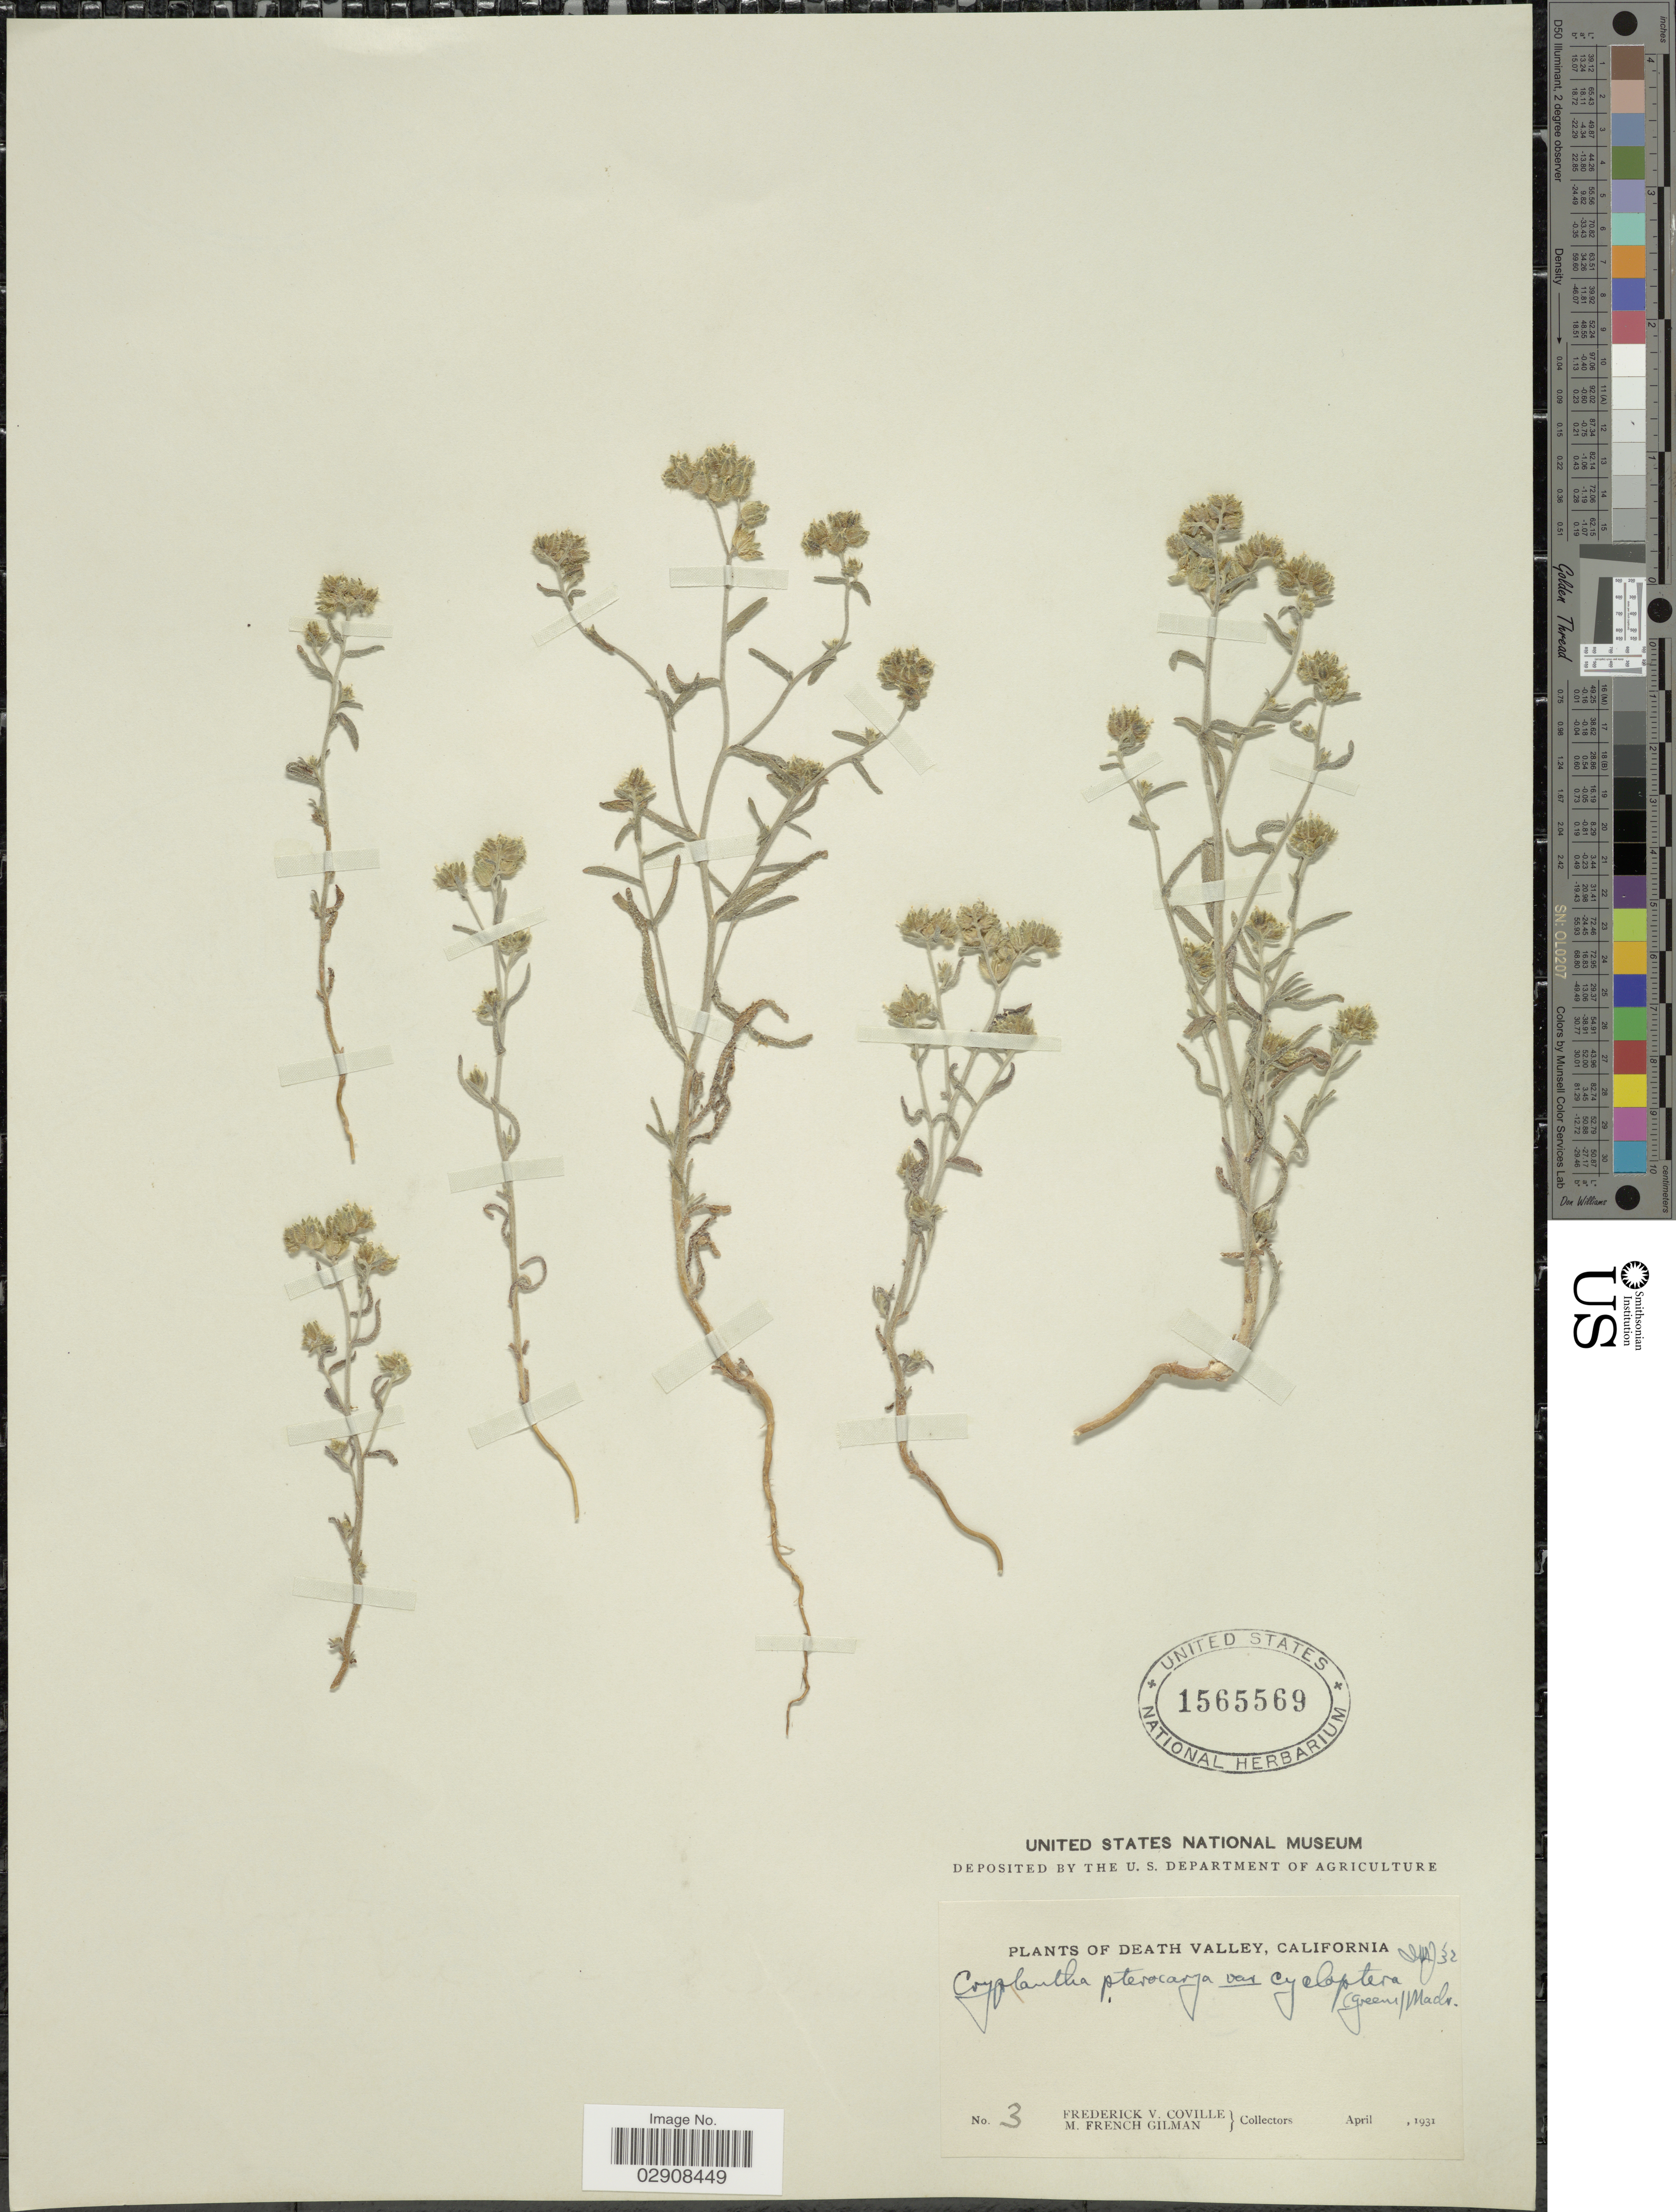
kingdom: Plantae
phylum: Tracheophyta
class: Magnoliopsida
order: Boraginales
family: Boraginaceae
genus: Cryptantha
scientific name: Cryptantha pterocarya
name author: (Torr.) Greene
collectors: F. V. Coville & M. F. Gilman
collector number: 3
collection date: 1931-04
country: United States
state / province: California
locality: Death Valley.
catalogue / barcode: US 1565569